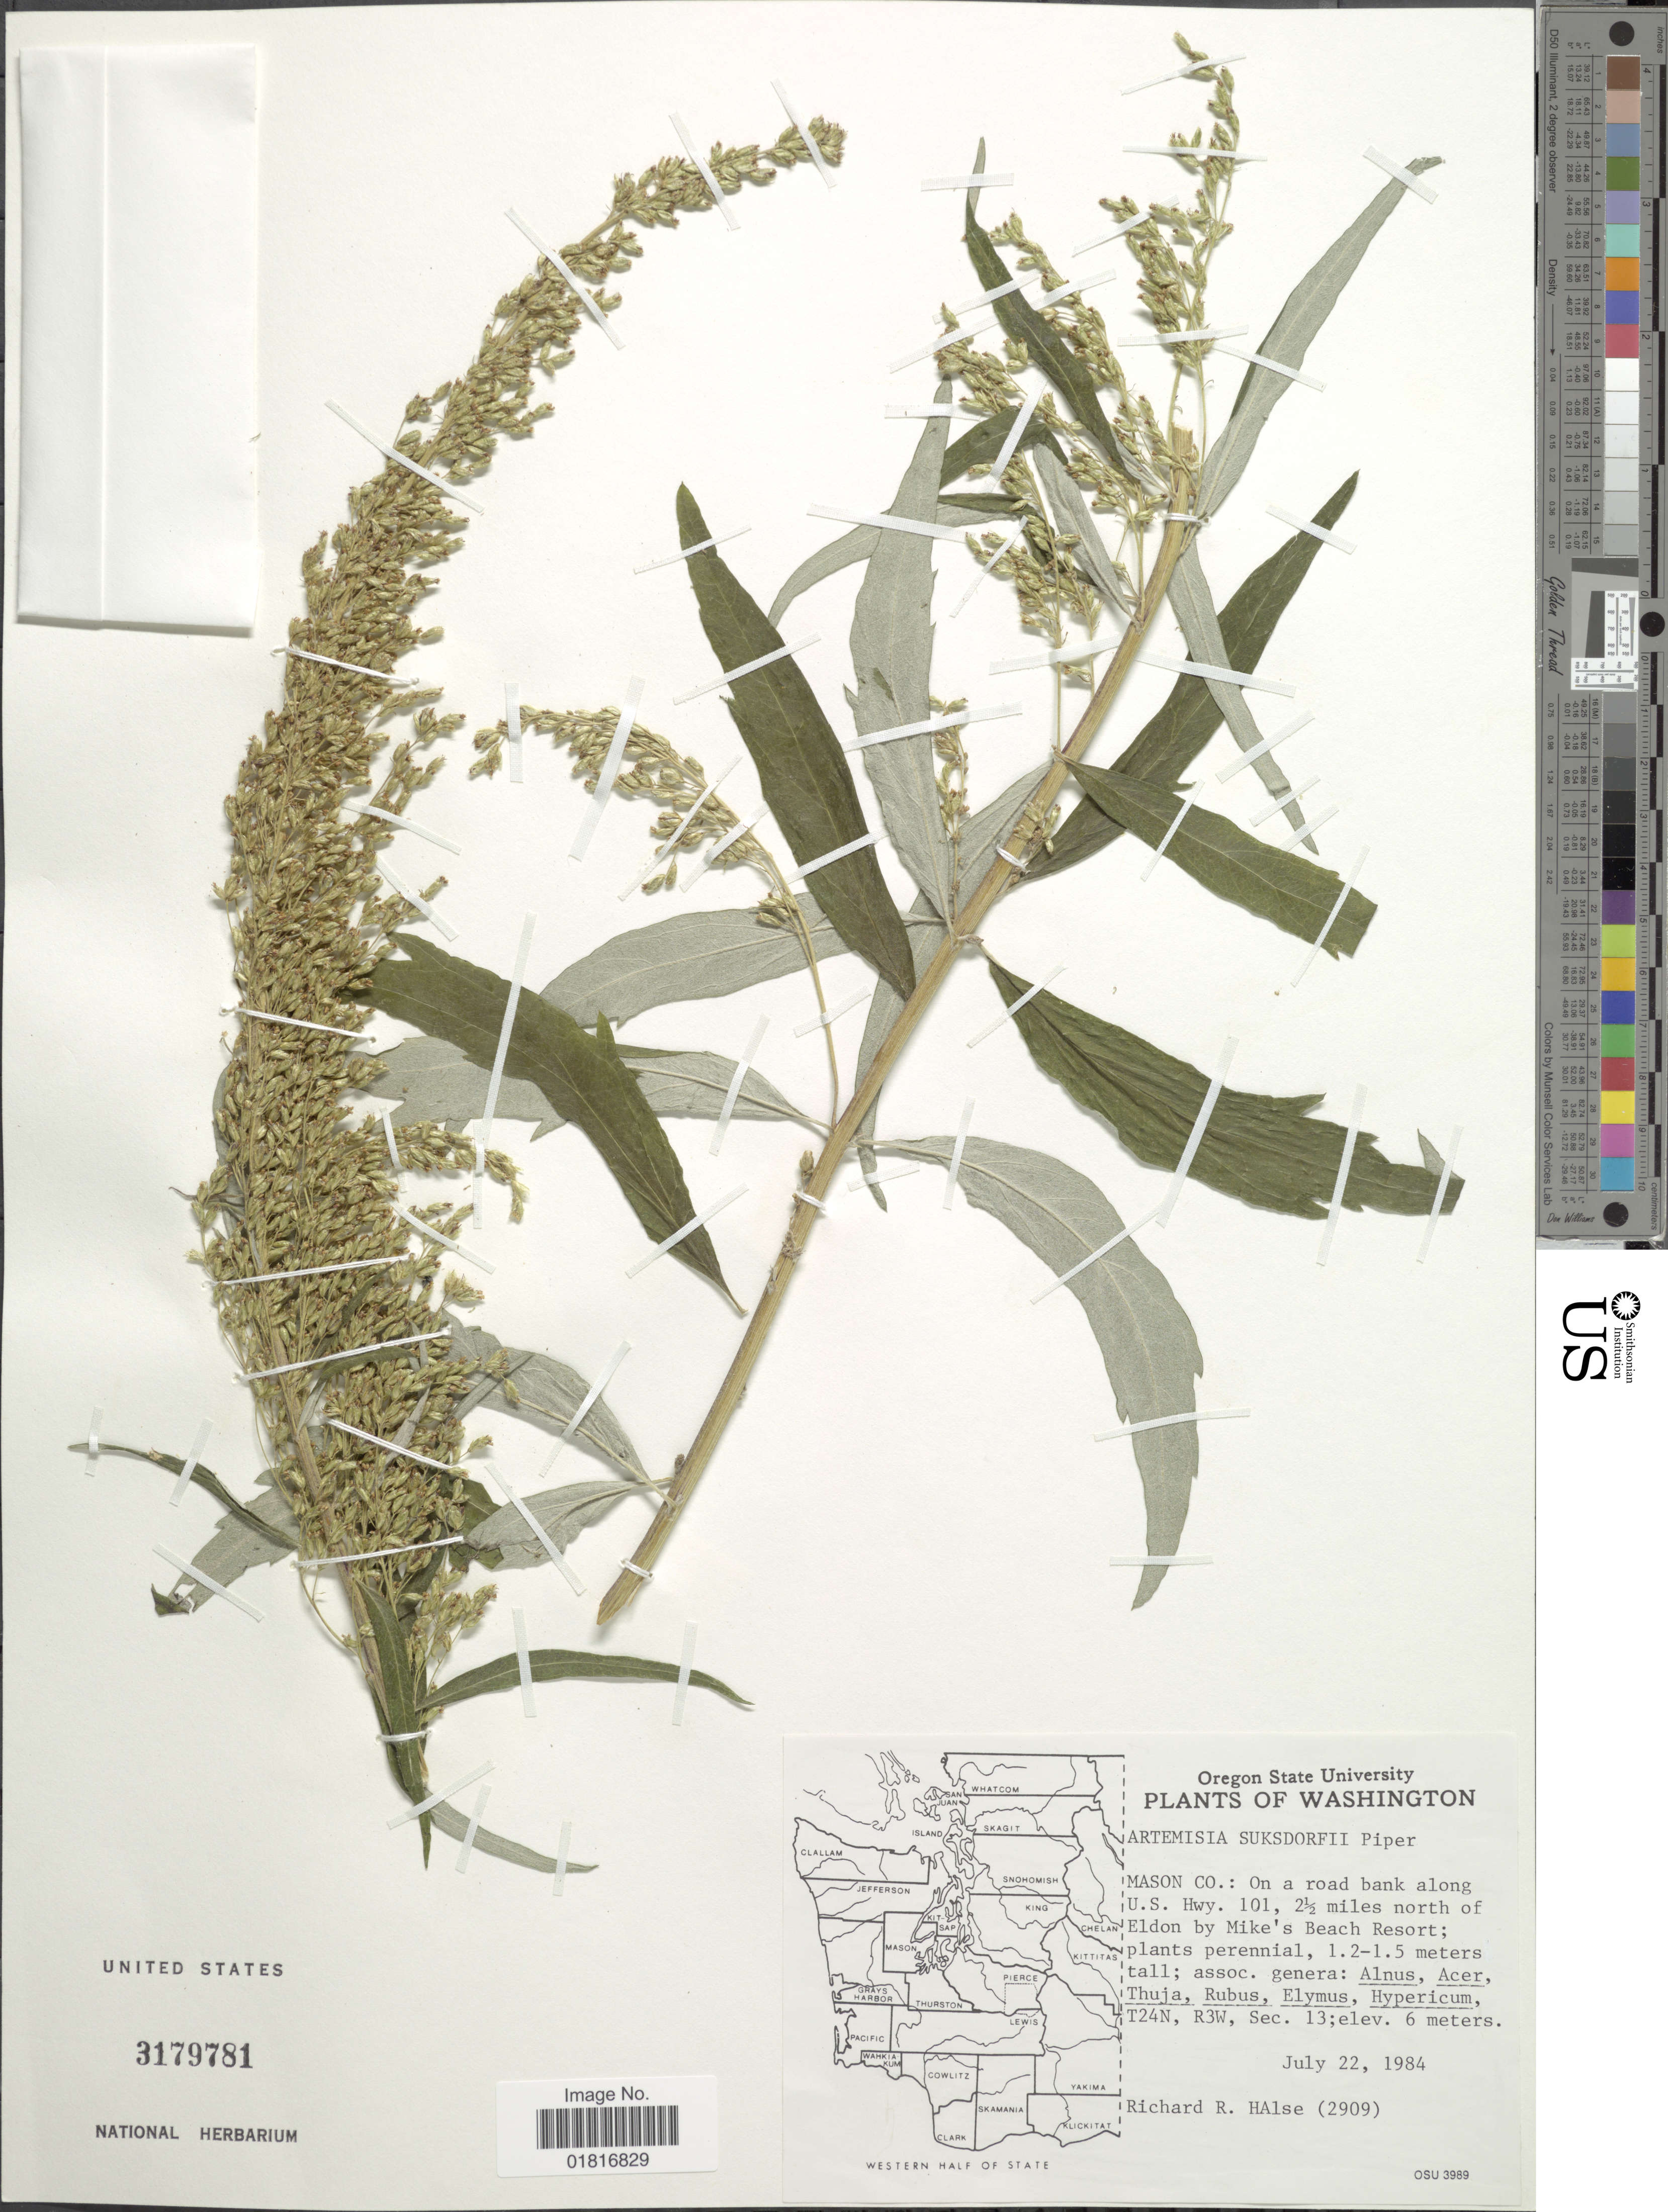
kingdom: Plantae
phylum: Tracheophyta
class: Magnoliopsida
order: Asterales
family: Asteraceae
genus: Artemisia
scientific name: Artemisia suksdorfii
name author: Piper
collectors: R. Halse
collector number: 2909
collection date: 1984-07-22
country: United States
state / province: Washington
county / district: Mason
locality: Mason Co: On a road bank along U.S. Hwy. 101, 2½ miles north of Eldon by Mike's Beach Resort, T24N, R3W, Se. 13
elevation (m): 6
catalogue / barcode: US 3179781